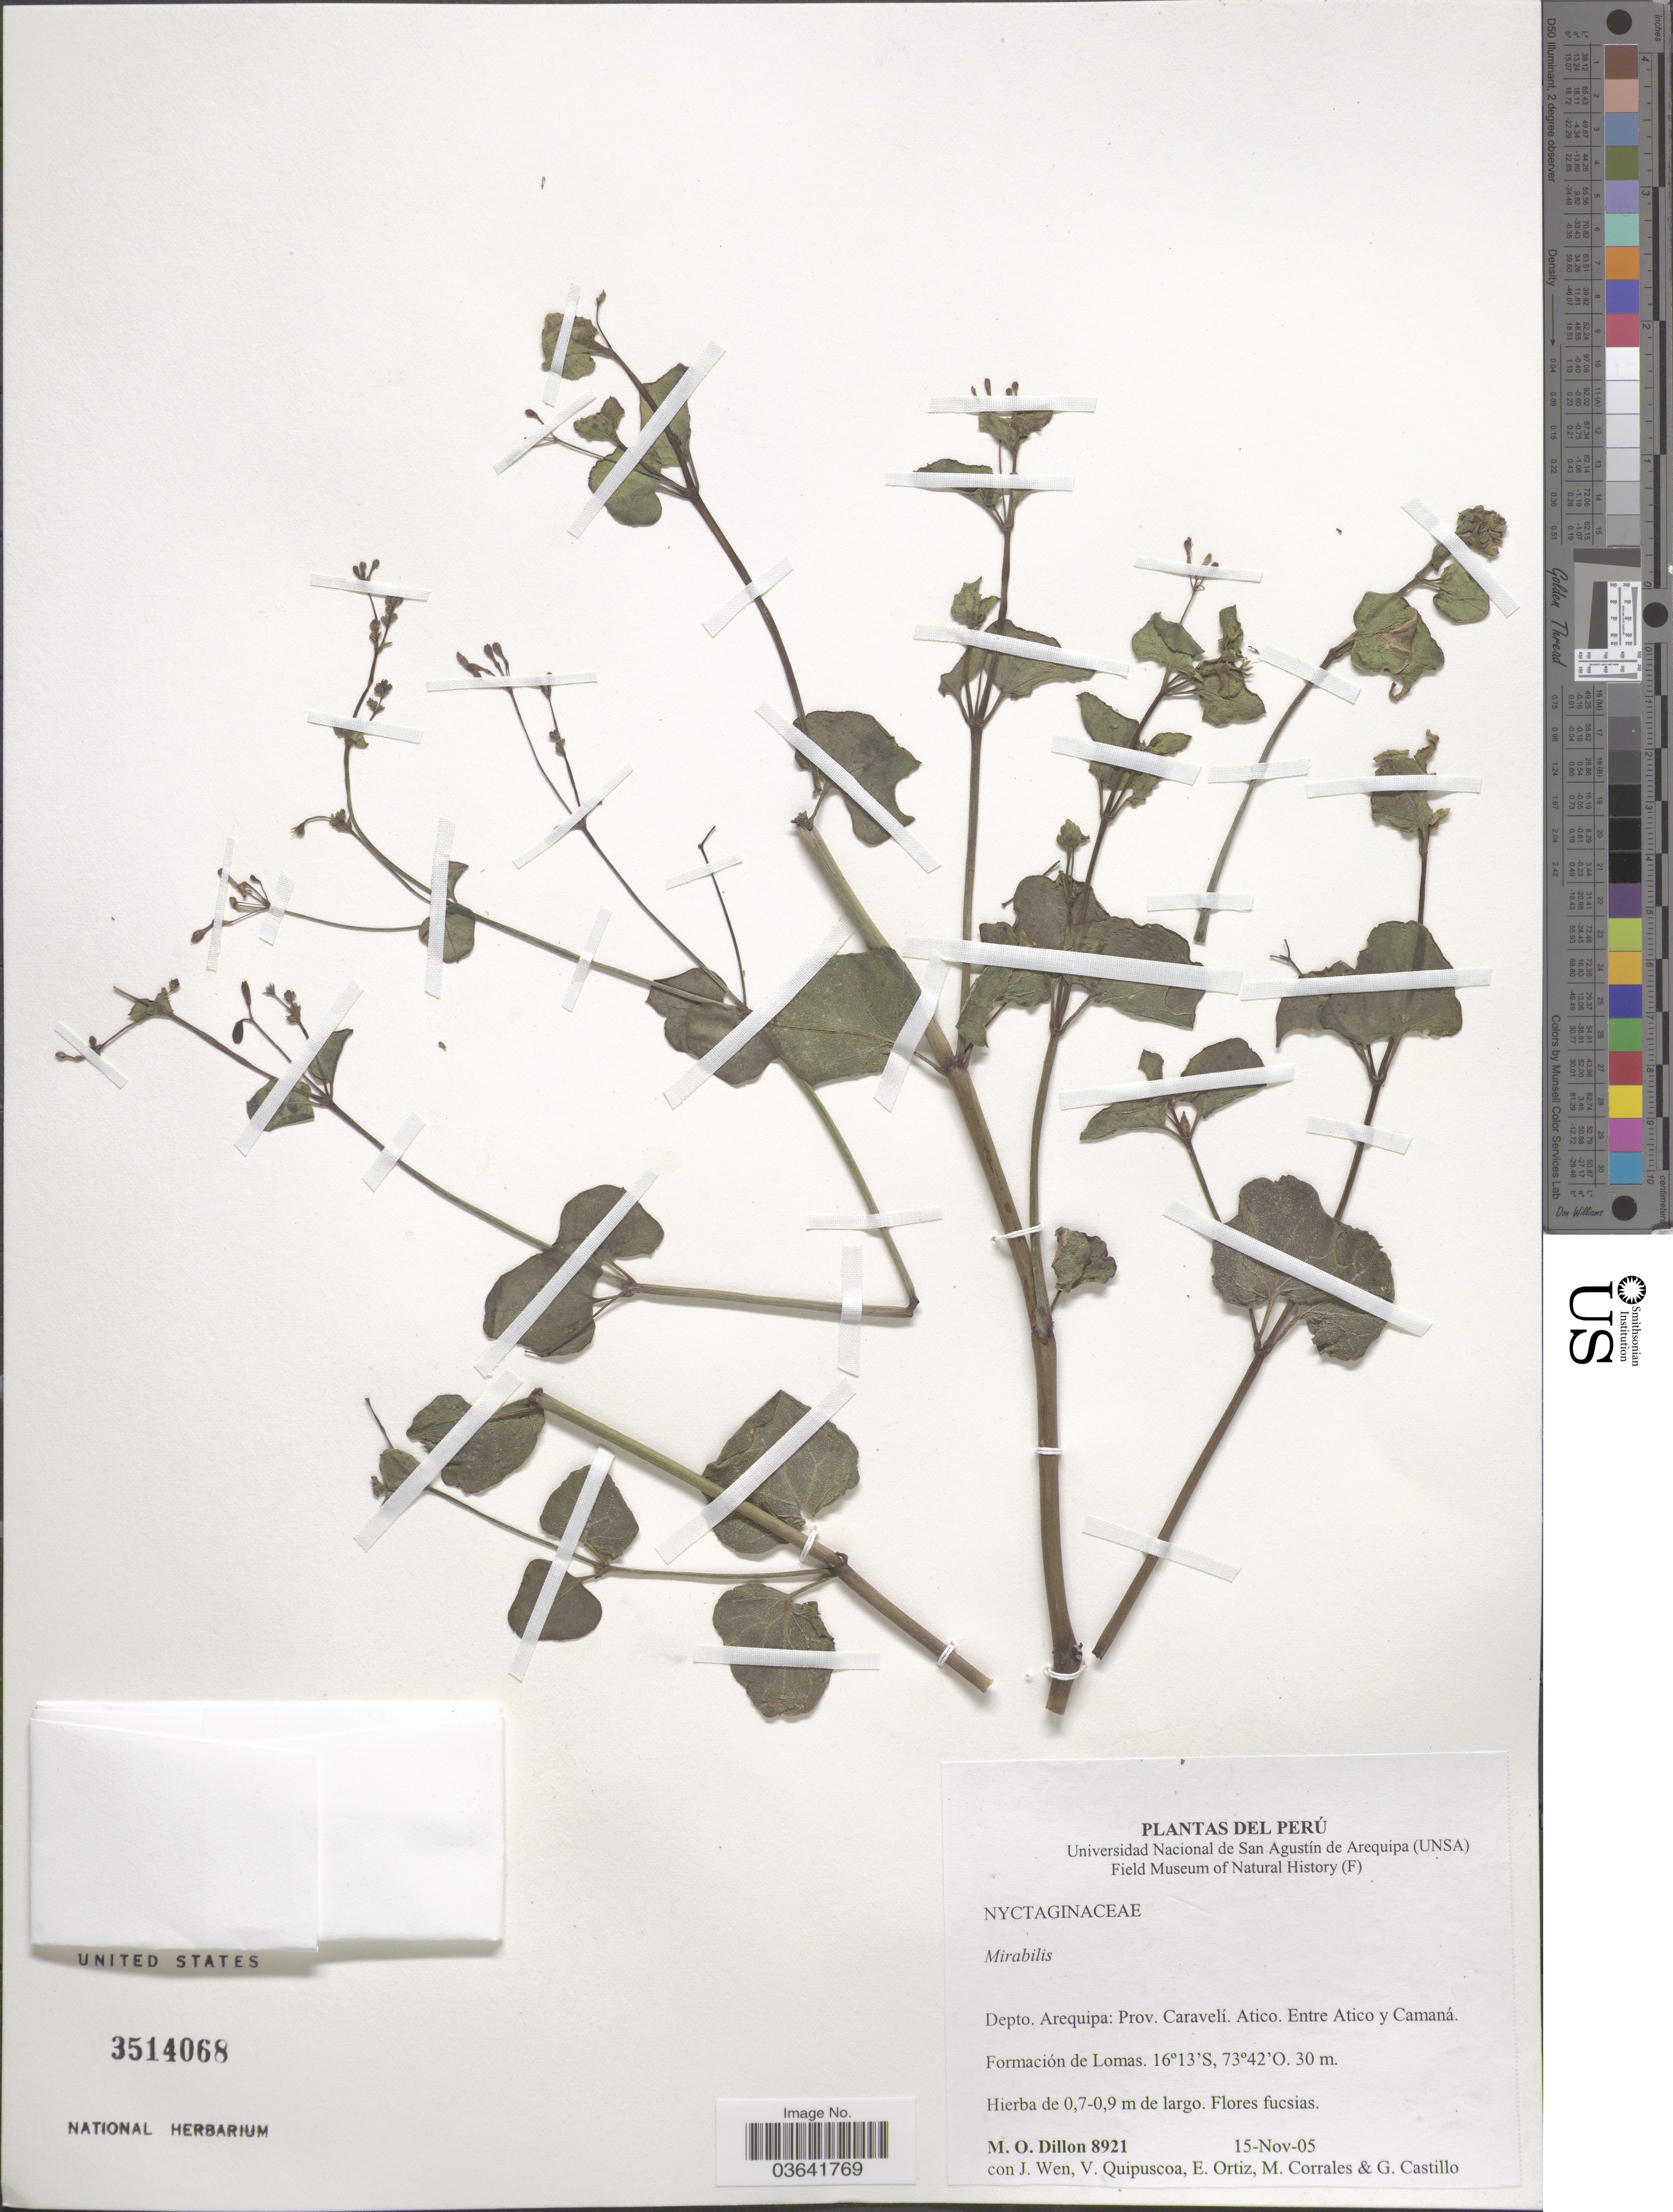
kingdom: Plantae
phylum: Tracheophyta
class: Magnoliopsida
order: Caryophyllales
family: Nyctaginaceae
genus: Mirabilis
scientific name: Mirabilis sp.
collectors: M. O. Dillon, J. Wen, V. Quipuscoa, E. Ortiz & et al.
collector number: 8921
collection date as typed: Transcribed d/m/y: 15/11/5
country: Peru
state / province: Arequipa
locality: Depto. Arequipa: Prov. Caravelí. Atico. Entre Atico y Camaná. Formación de Lomas.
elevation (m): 30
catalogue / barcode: US 3514068